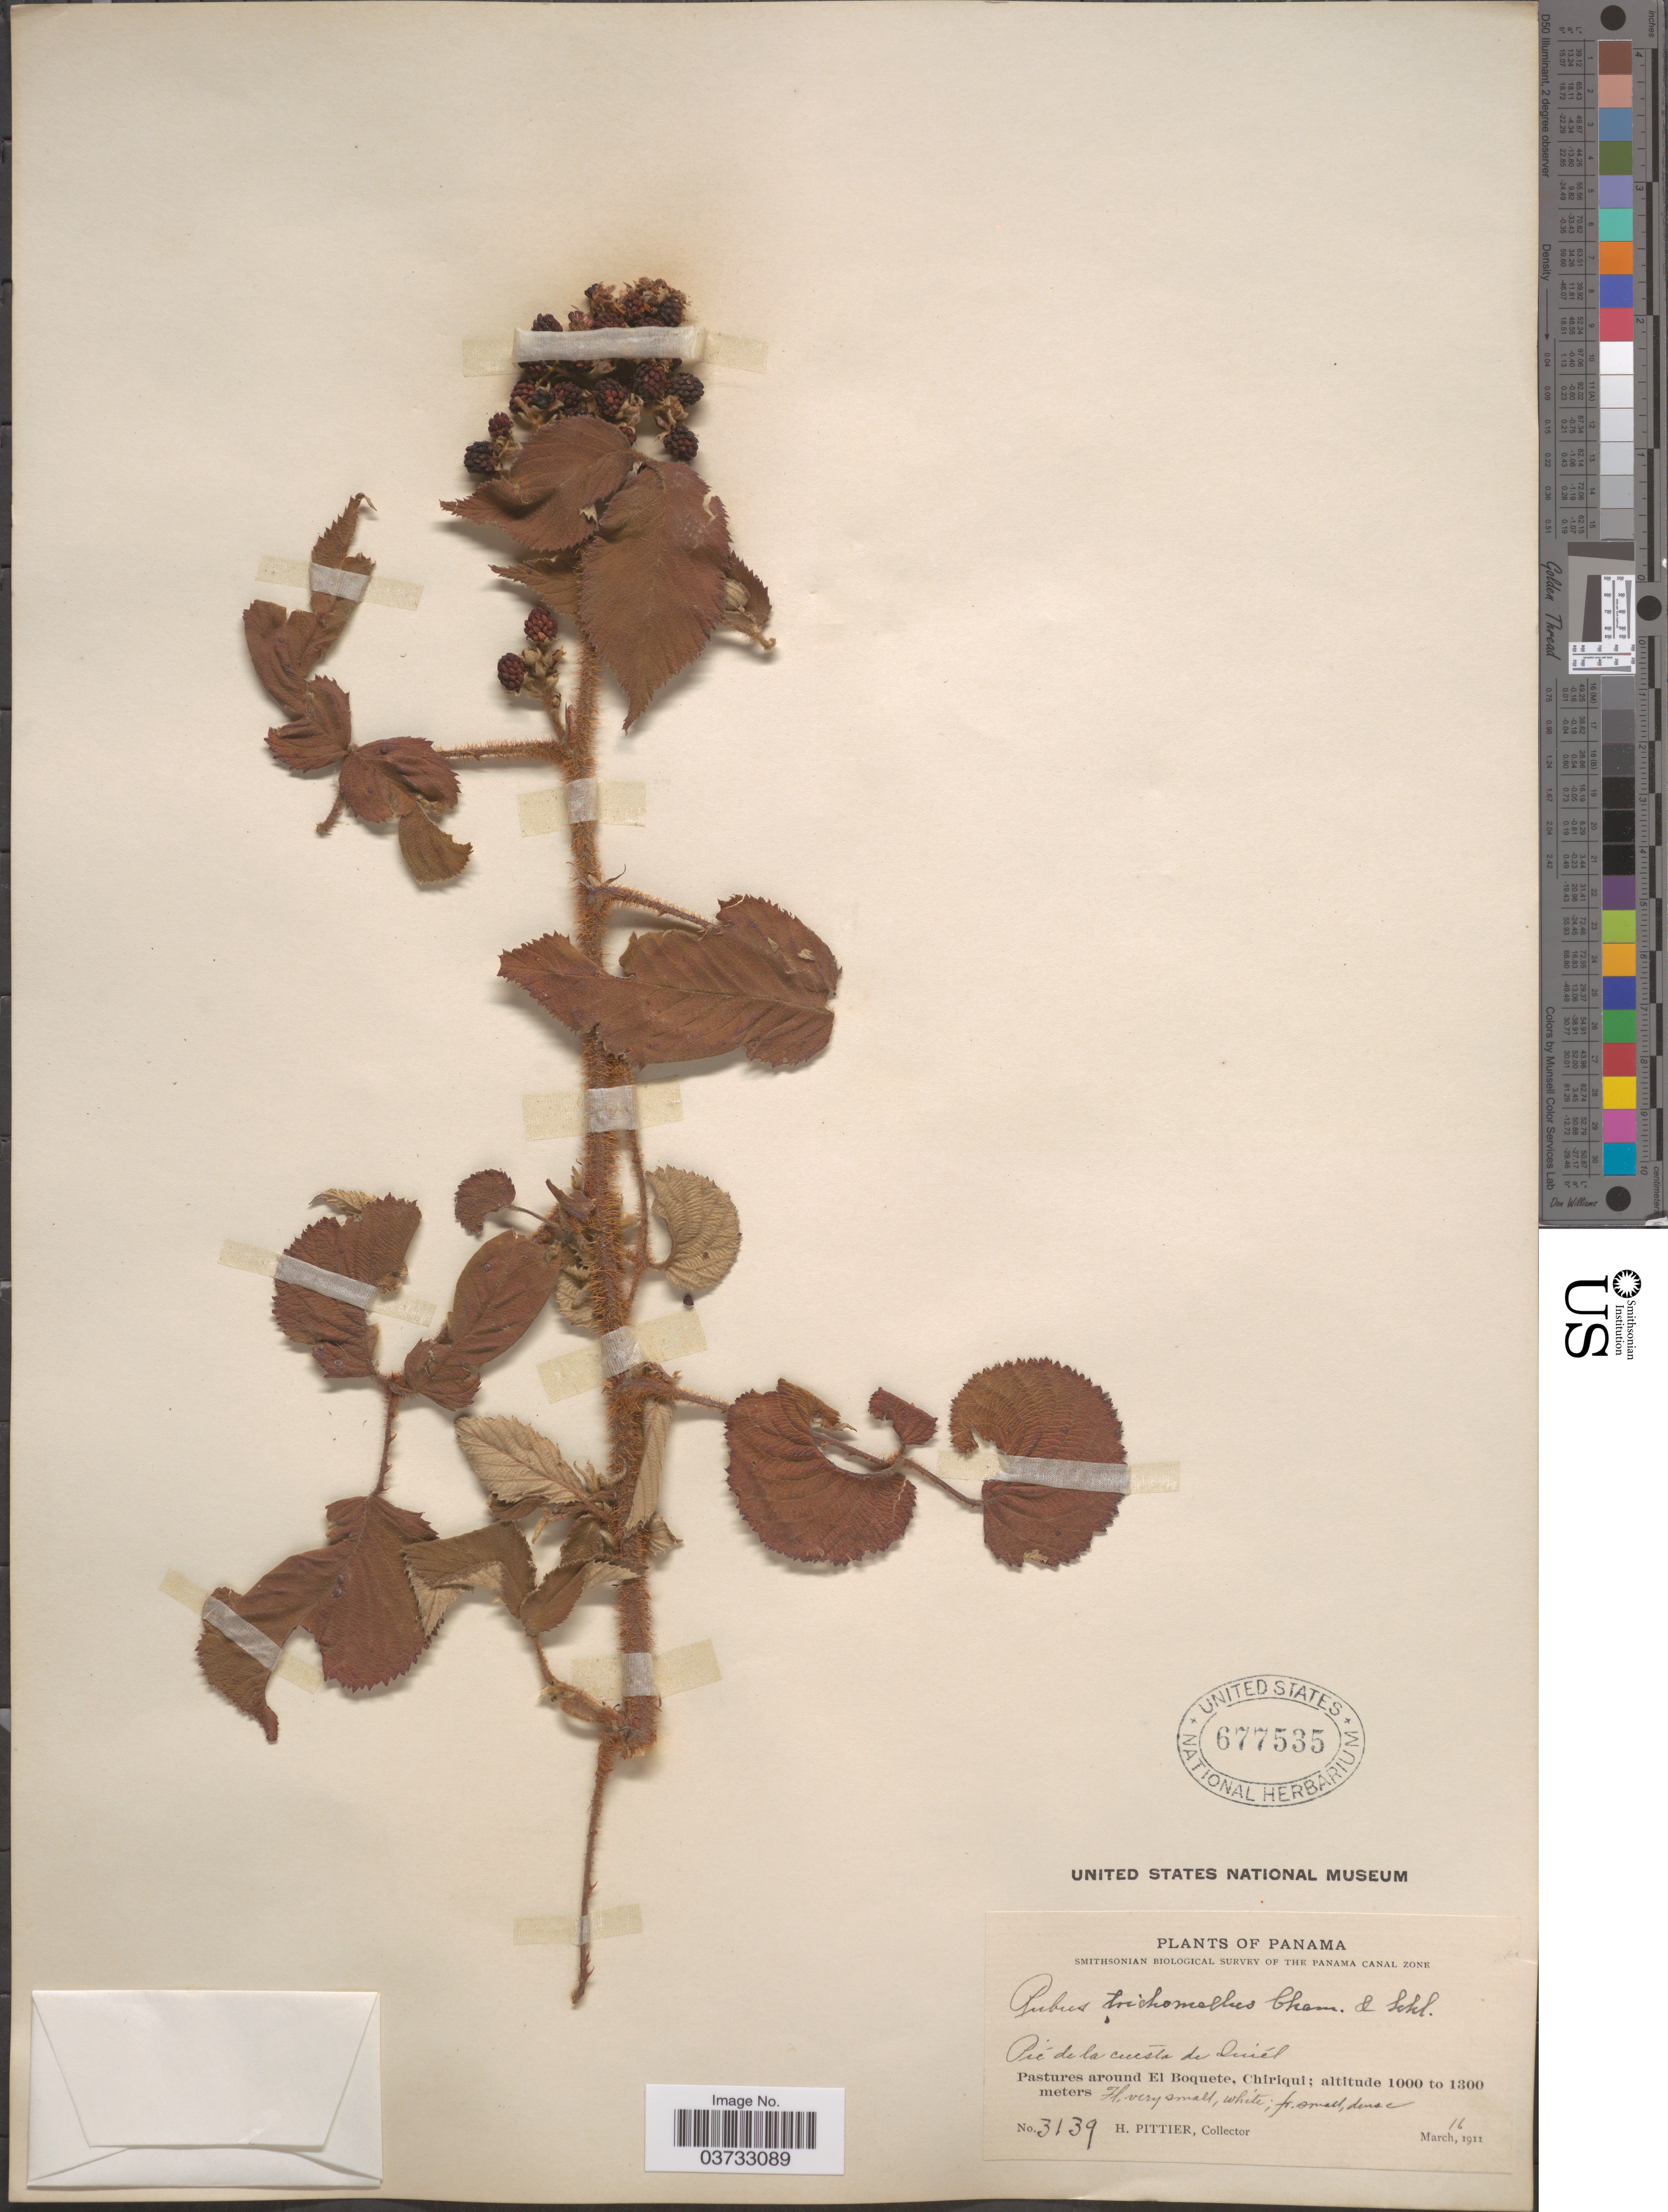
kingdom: Plantae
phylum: Tracheophyta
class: Magnoliopsida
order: Rosales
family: Rosaceae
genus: Rubus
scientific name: Rubus trichomallus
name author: Schltdl.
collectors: H. F. Pittier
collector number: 3139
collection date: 1911-03-16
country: Panama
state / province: Chiriqui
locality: Pié de la cuesta de Quiél. Pastures around El Boquete.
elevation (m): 1000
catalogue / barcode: US 677535